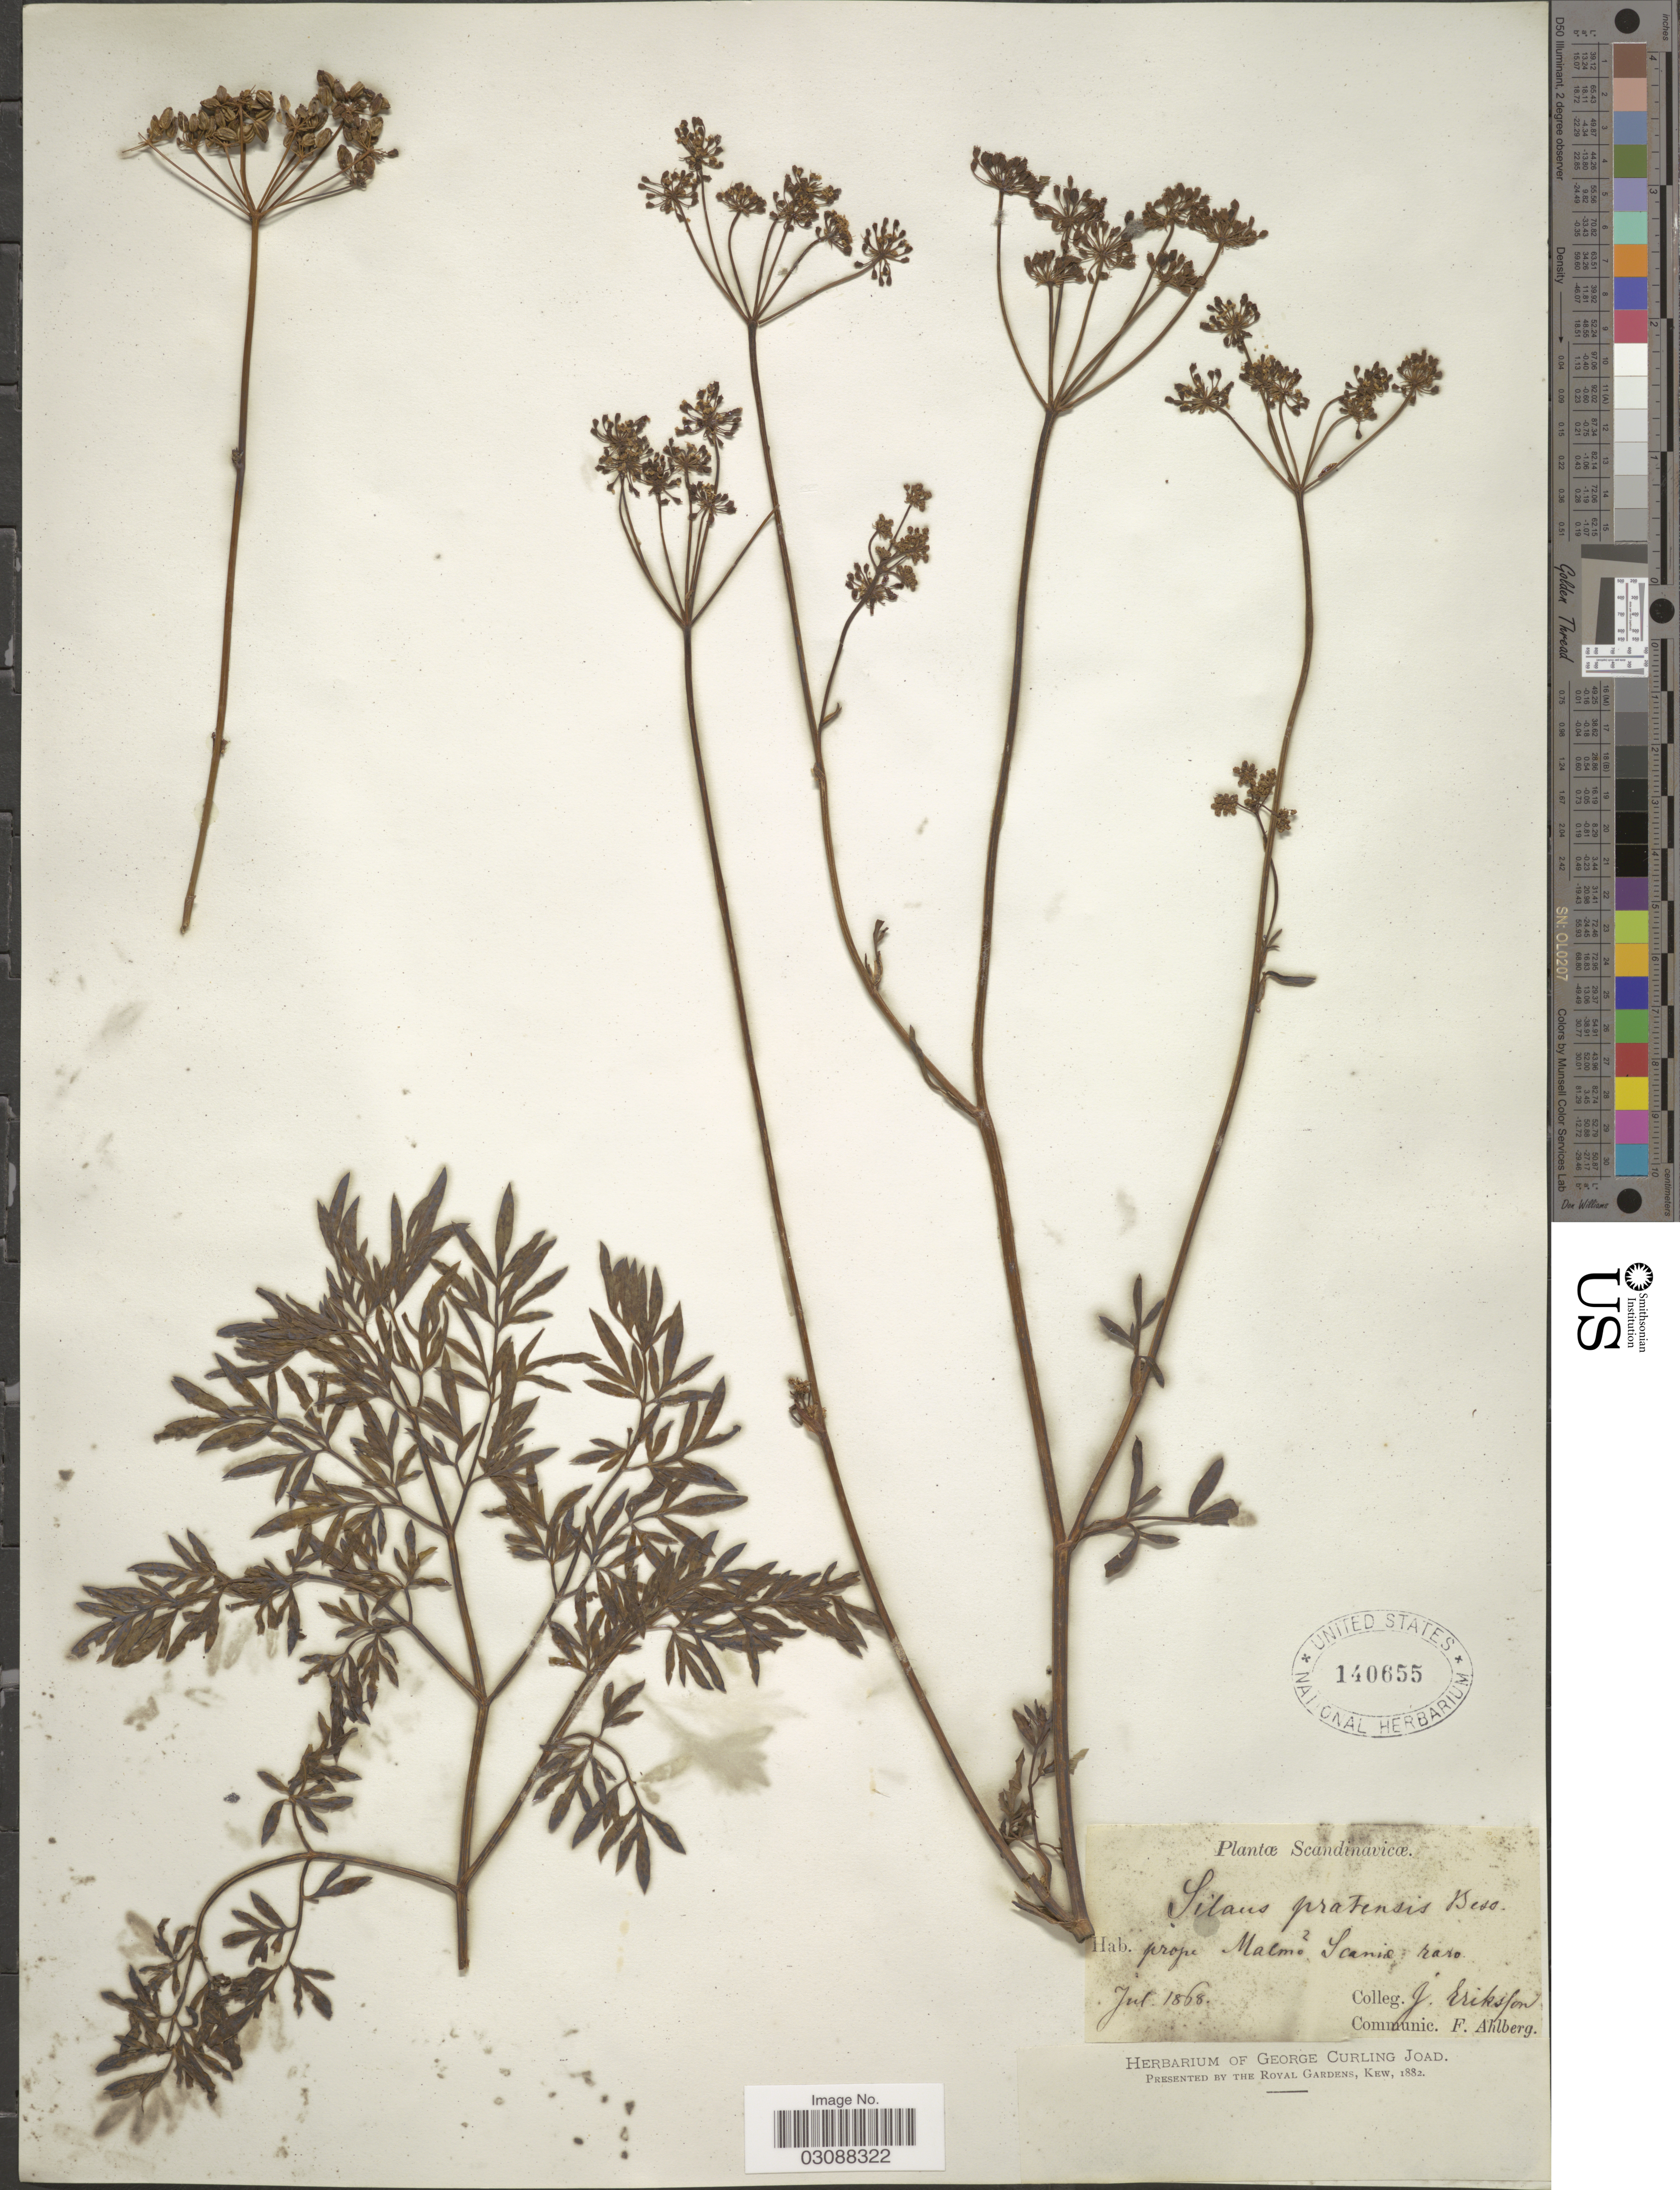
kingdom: Plantae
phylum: Tracheophyta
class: Magnoliopsida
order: Apiales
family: Apiaceae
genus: Silaus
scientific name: Silaus pratensis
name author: (Crantz) Besser ex Schult.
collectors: J. Erikson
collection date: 1868-07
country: Sweden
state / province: Skåne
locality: Scandinavicæ. Prope Malmo Scania.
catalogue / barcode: US 140655